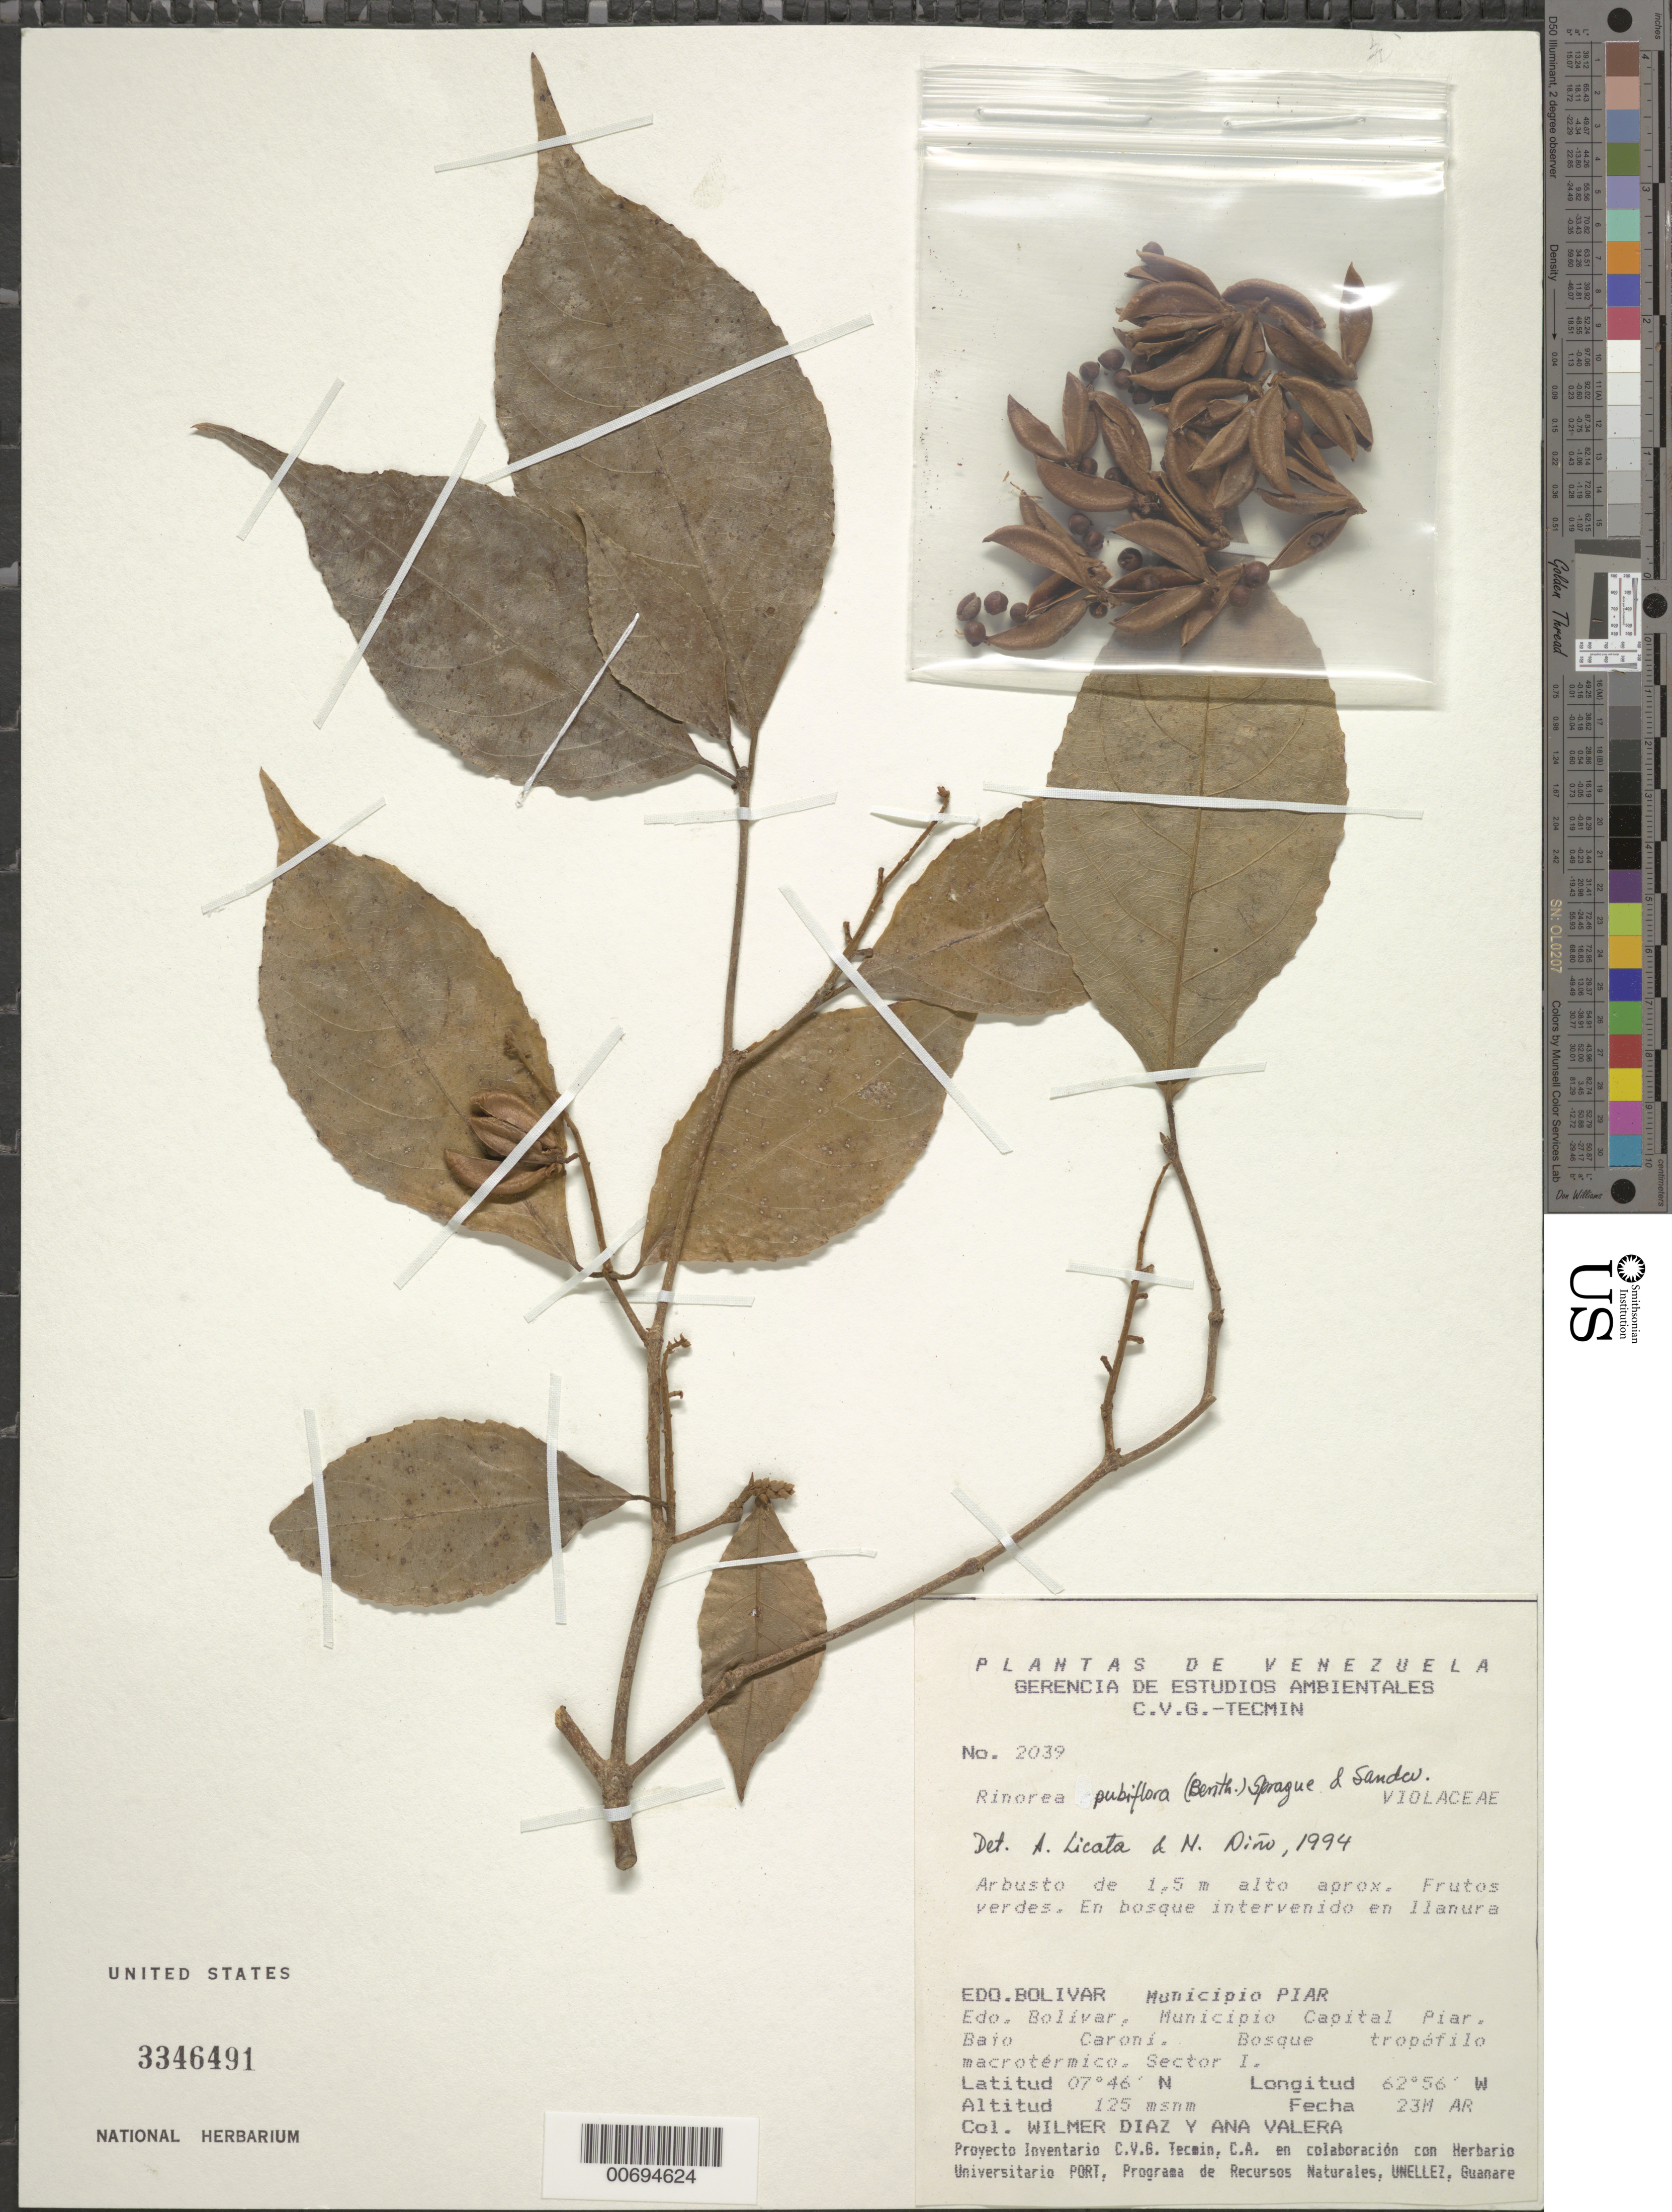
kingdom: Plantae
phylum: Tracheophyta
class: Magnoliopsida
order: Malpighiales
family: Violaceae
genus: Rinorea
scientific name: Rinorea pubiflora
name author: (Benth.) Sprague & Sandwith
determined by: Licata, A.; Niño, S. M.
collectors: W. Díaz P. & A. Valera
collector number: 2039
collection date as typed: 23-Mar-94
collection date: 1994-03-23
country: Venezuela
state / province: Bolívar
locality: Mun. Piar, Mun. Capital Piar, Bajo Caroní, Sector I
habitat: Bosque intervenido en llanura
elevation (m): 125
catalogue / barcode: US 3346491